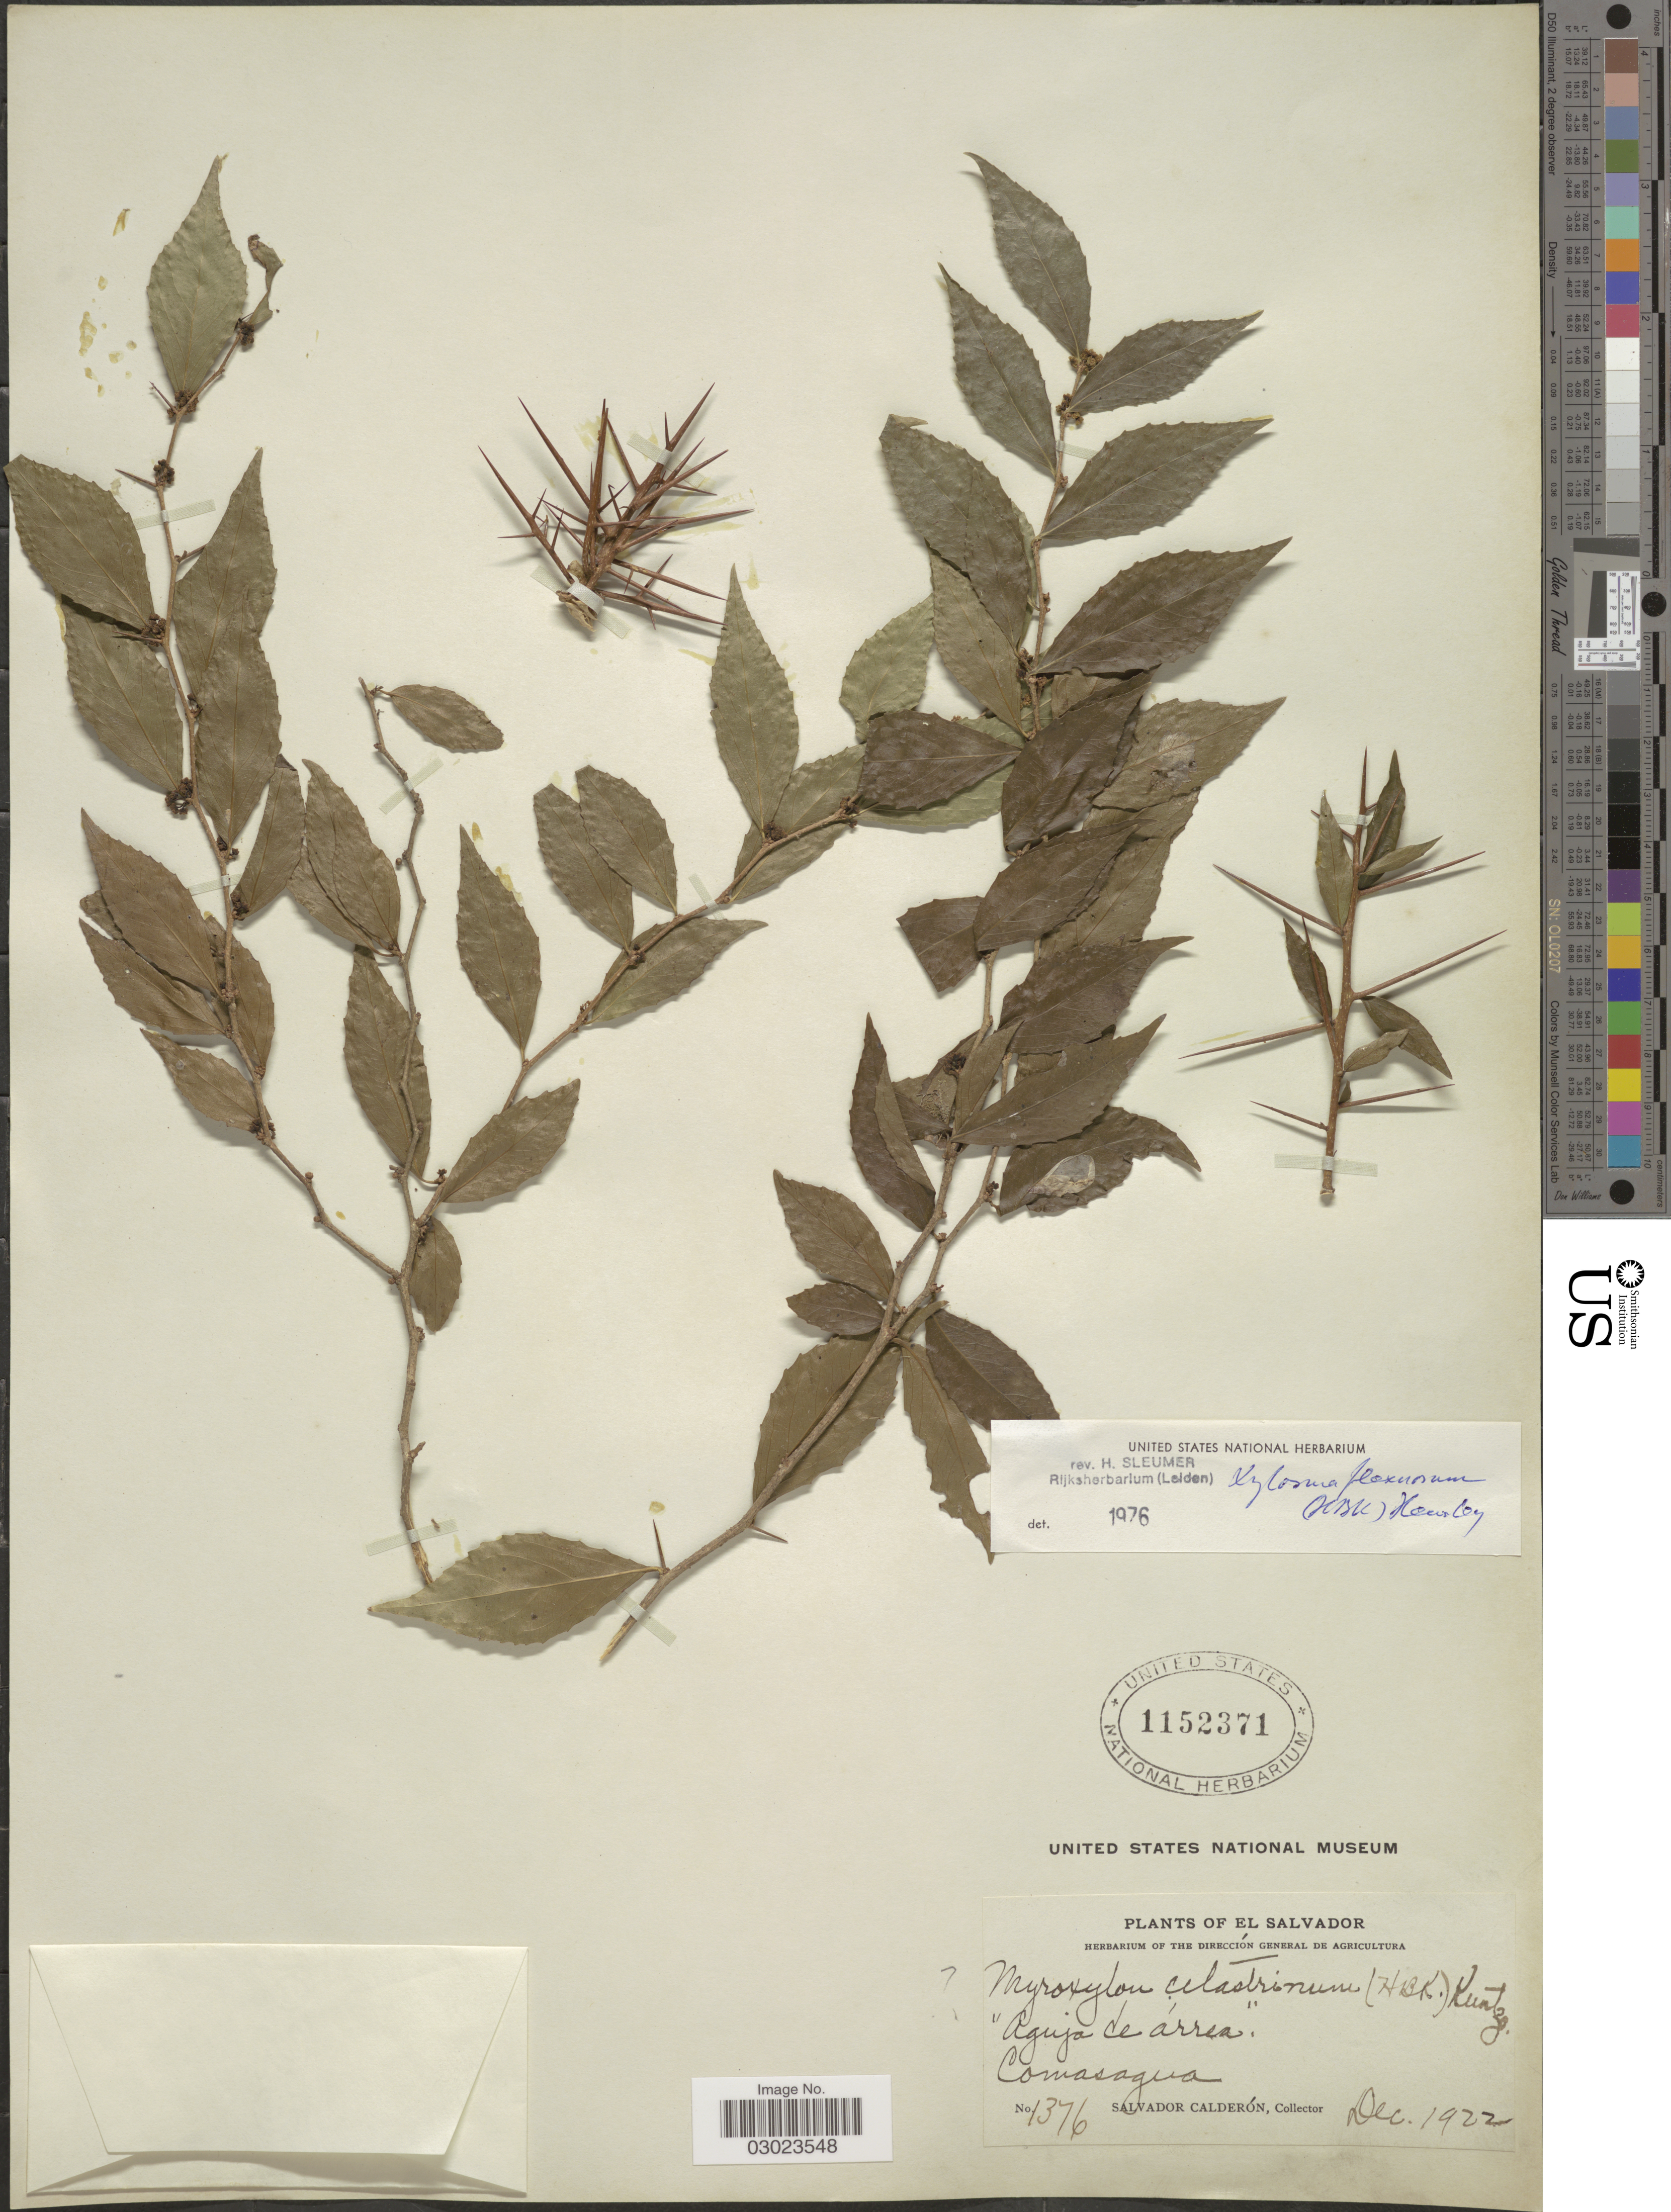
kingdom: Plantae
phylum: Tracheophyta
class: Magnoliopsida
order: Malpighiales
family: Salicaceae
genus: Xylosma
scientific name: Xylosma flexuosa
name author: (Kunth) Hemsl.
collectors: S. Calderón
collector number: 1376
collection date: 1922-12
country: El Salvador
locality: Comasagua.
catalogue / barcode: US 1152371